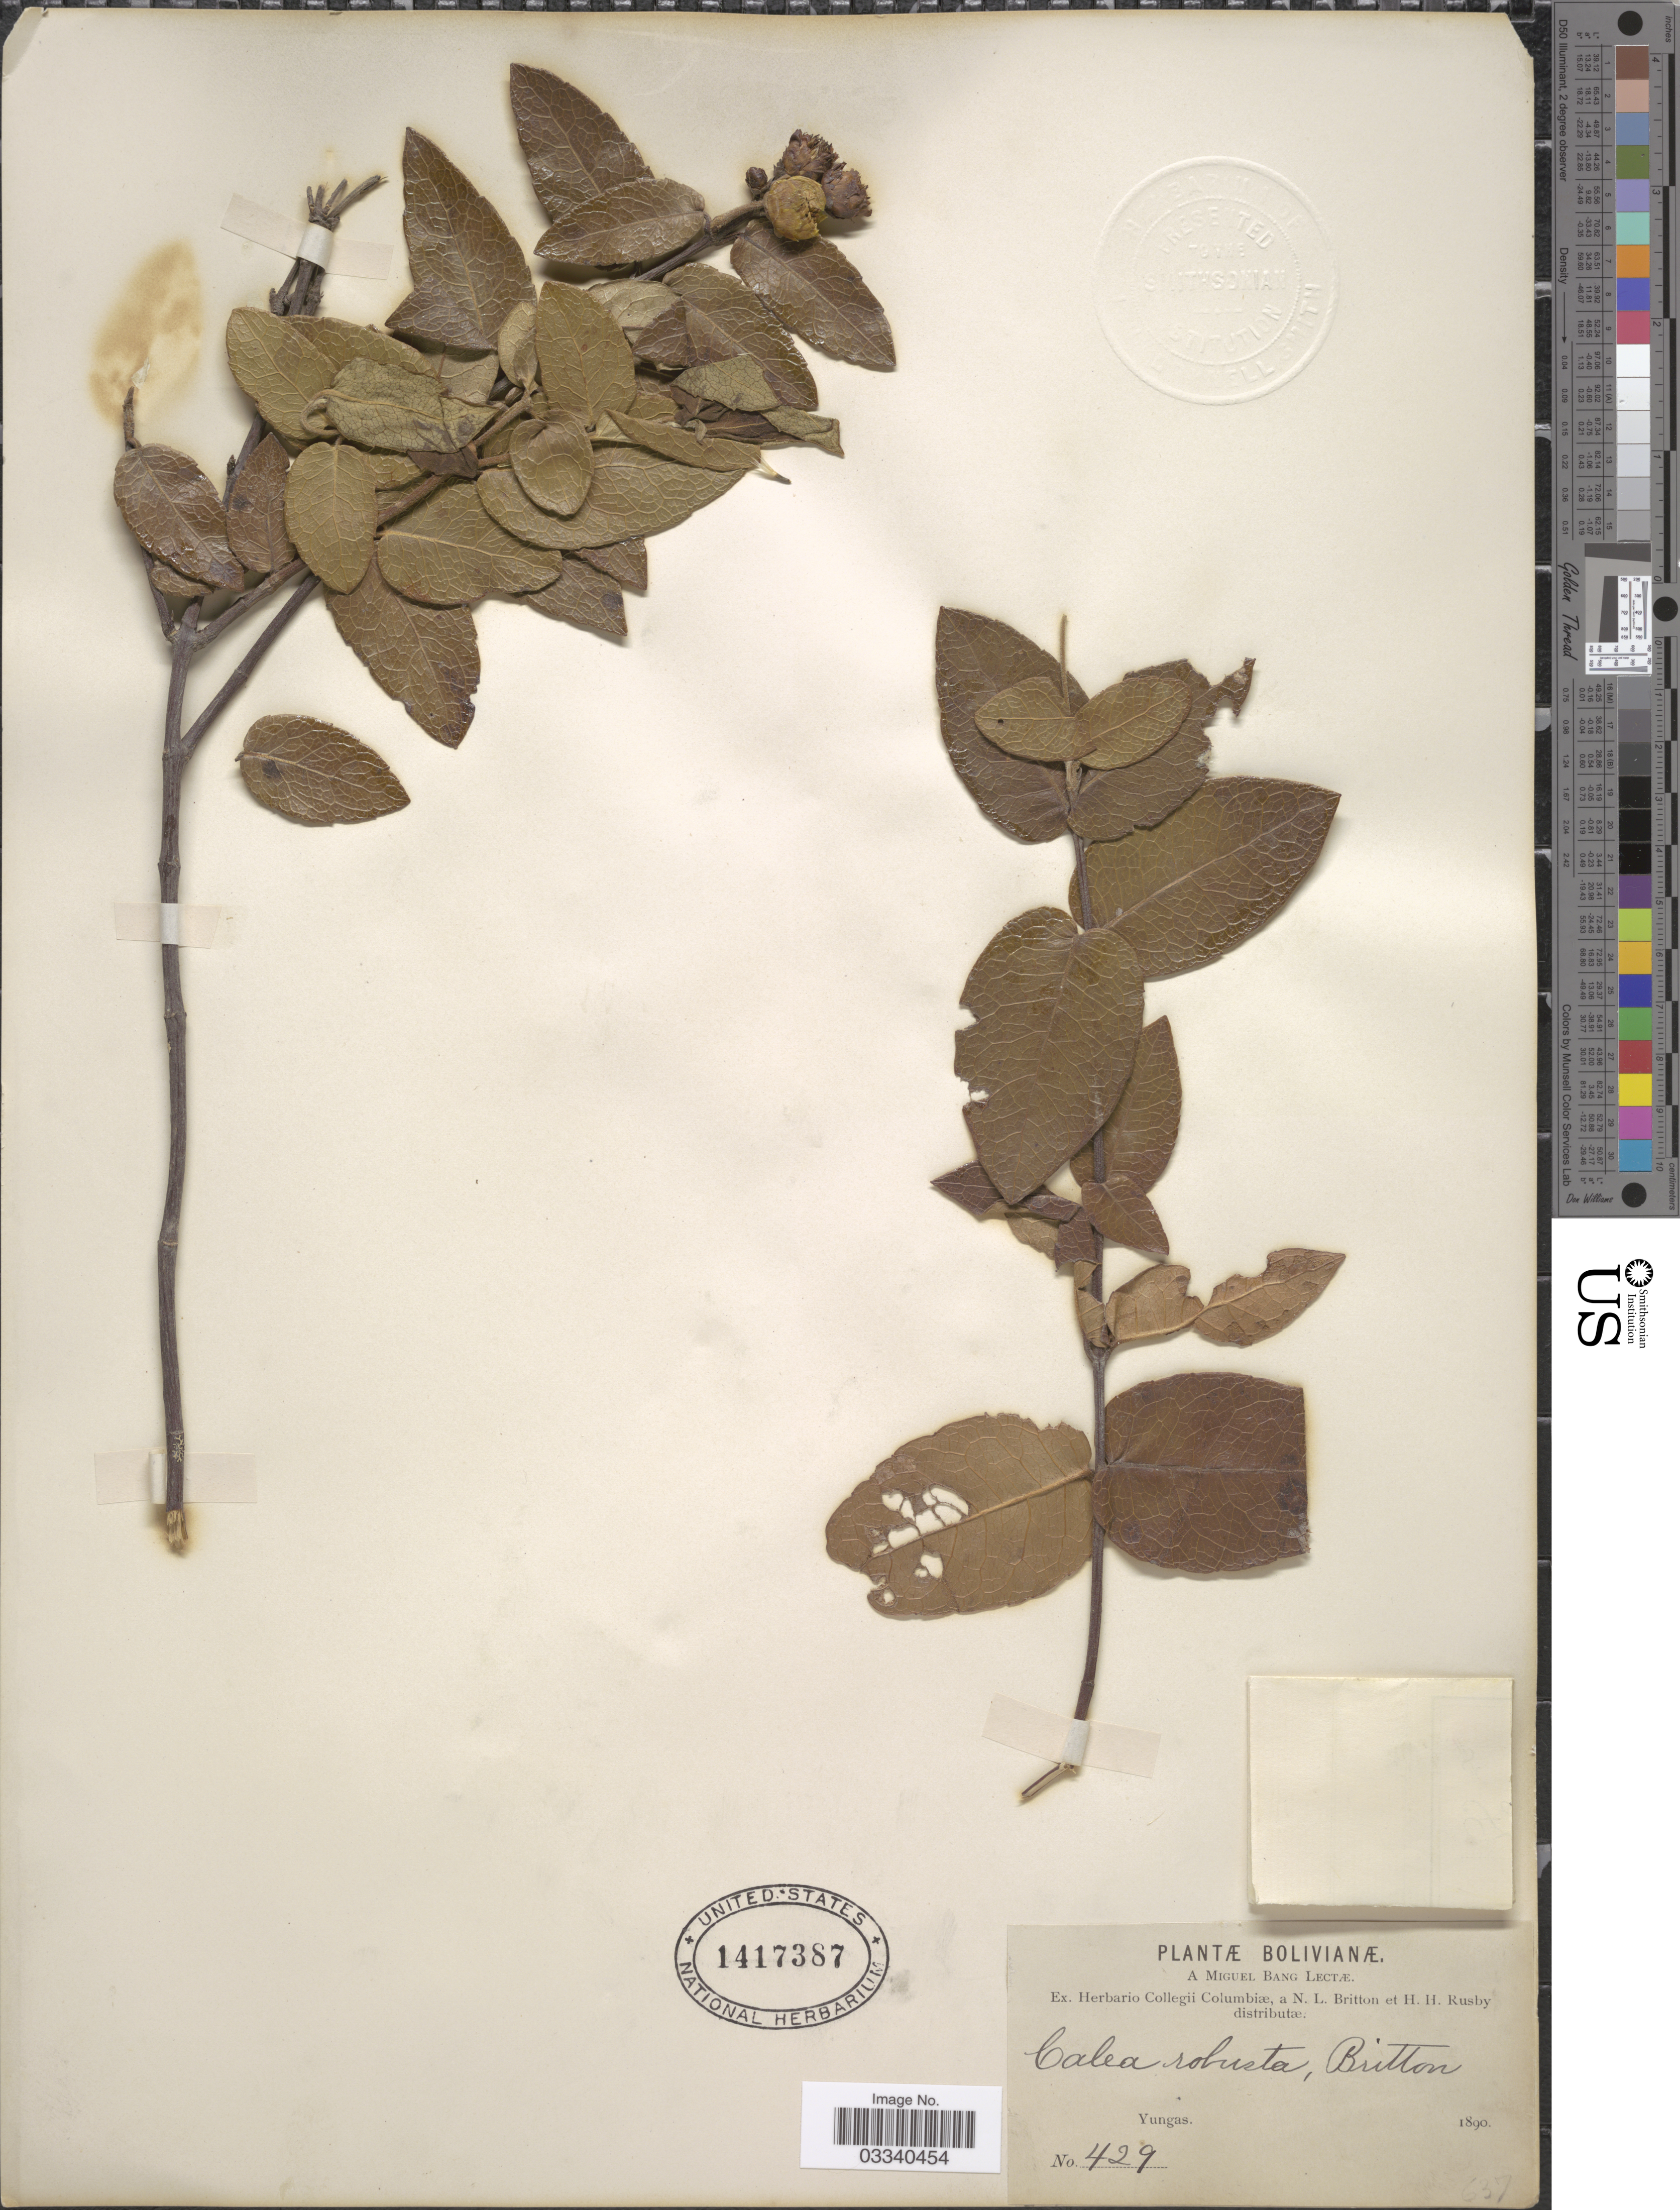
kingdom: Plantae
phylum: Tracheophyta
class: Magnoliopsida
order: Asterales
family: Asteraceae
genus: Calea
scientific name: Calea coriacea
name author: DC.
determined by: Bueno, Vinicius Resende, (ICN), Universidade Federal do Rio Grande do Sul (BRAZIL)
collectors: M. Bang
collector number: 429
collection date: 1890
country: Bolivia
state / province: La Paz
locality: Yungas.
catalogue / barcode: US 1417387